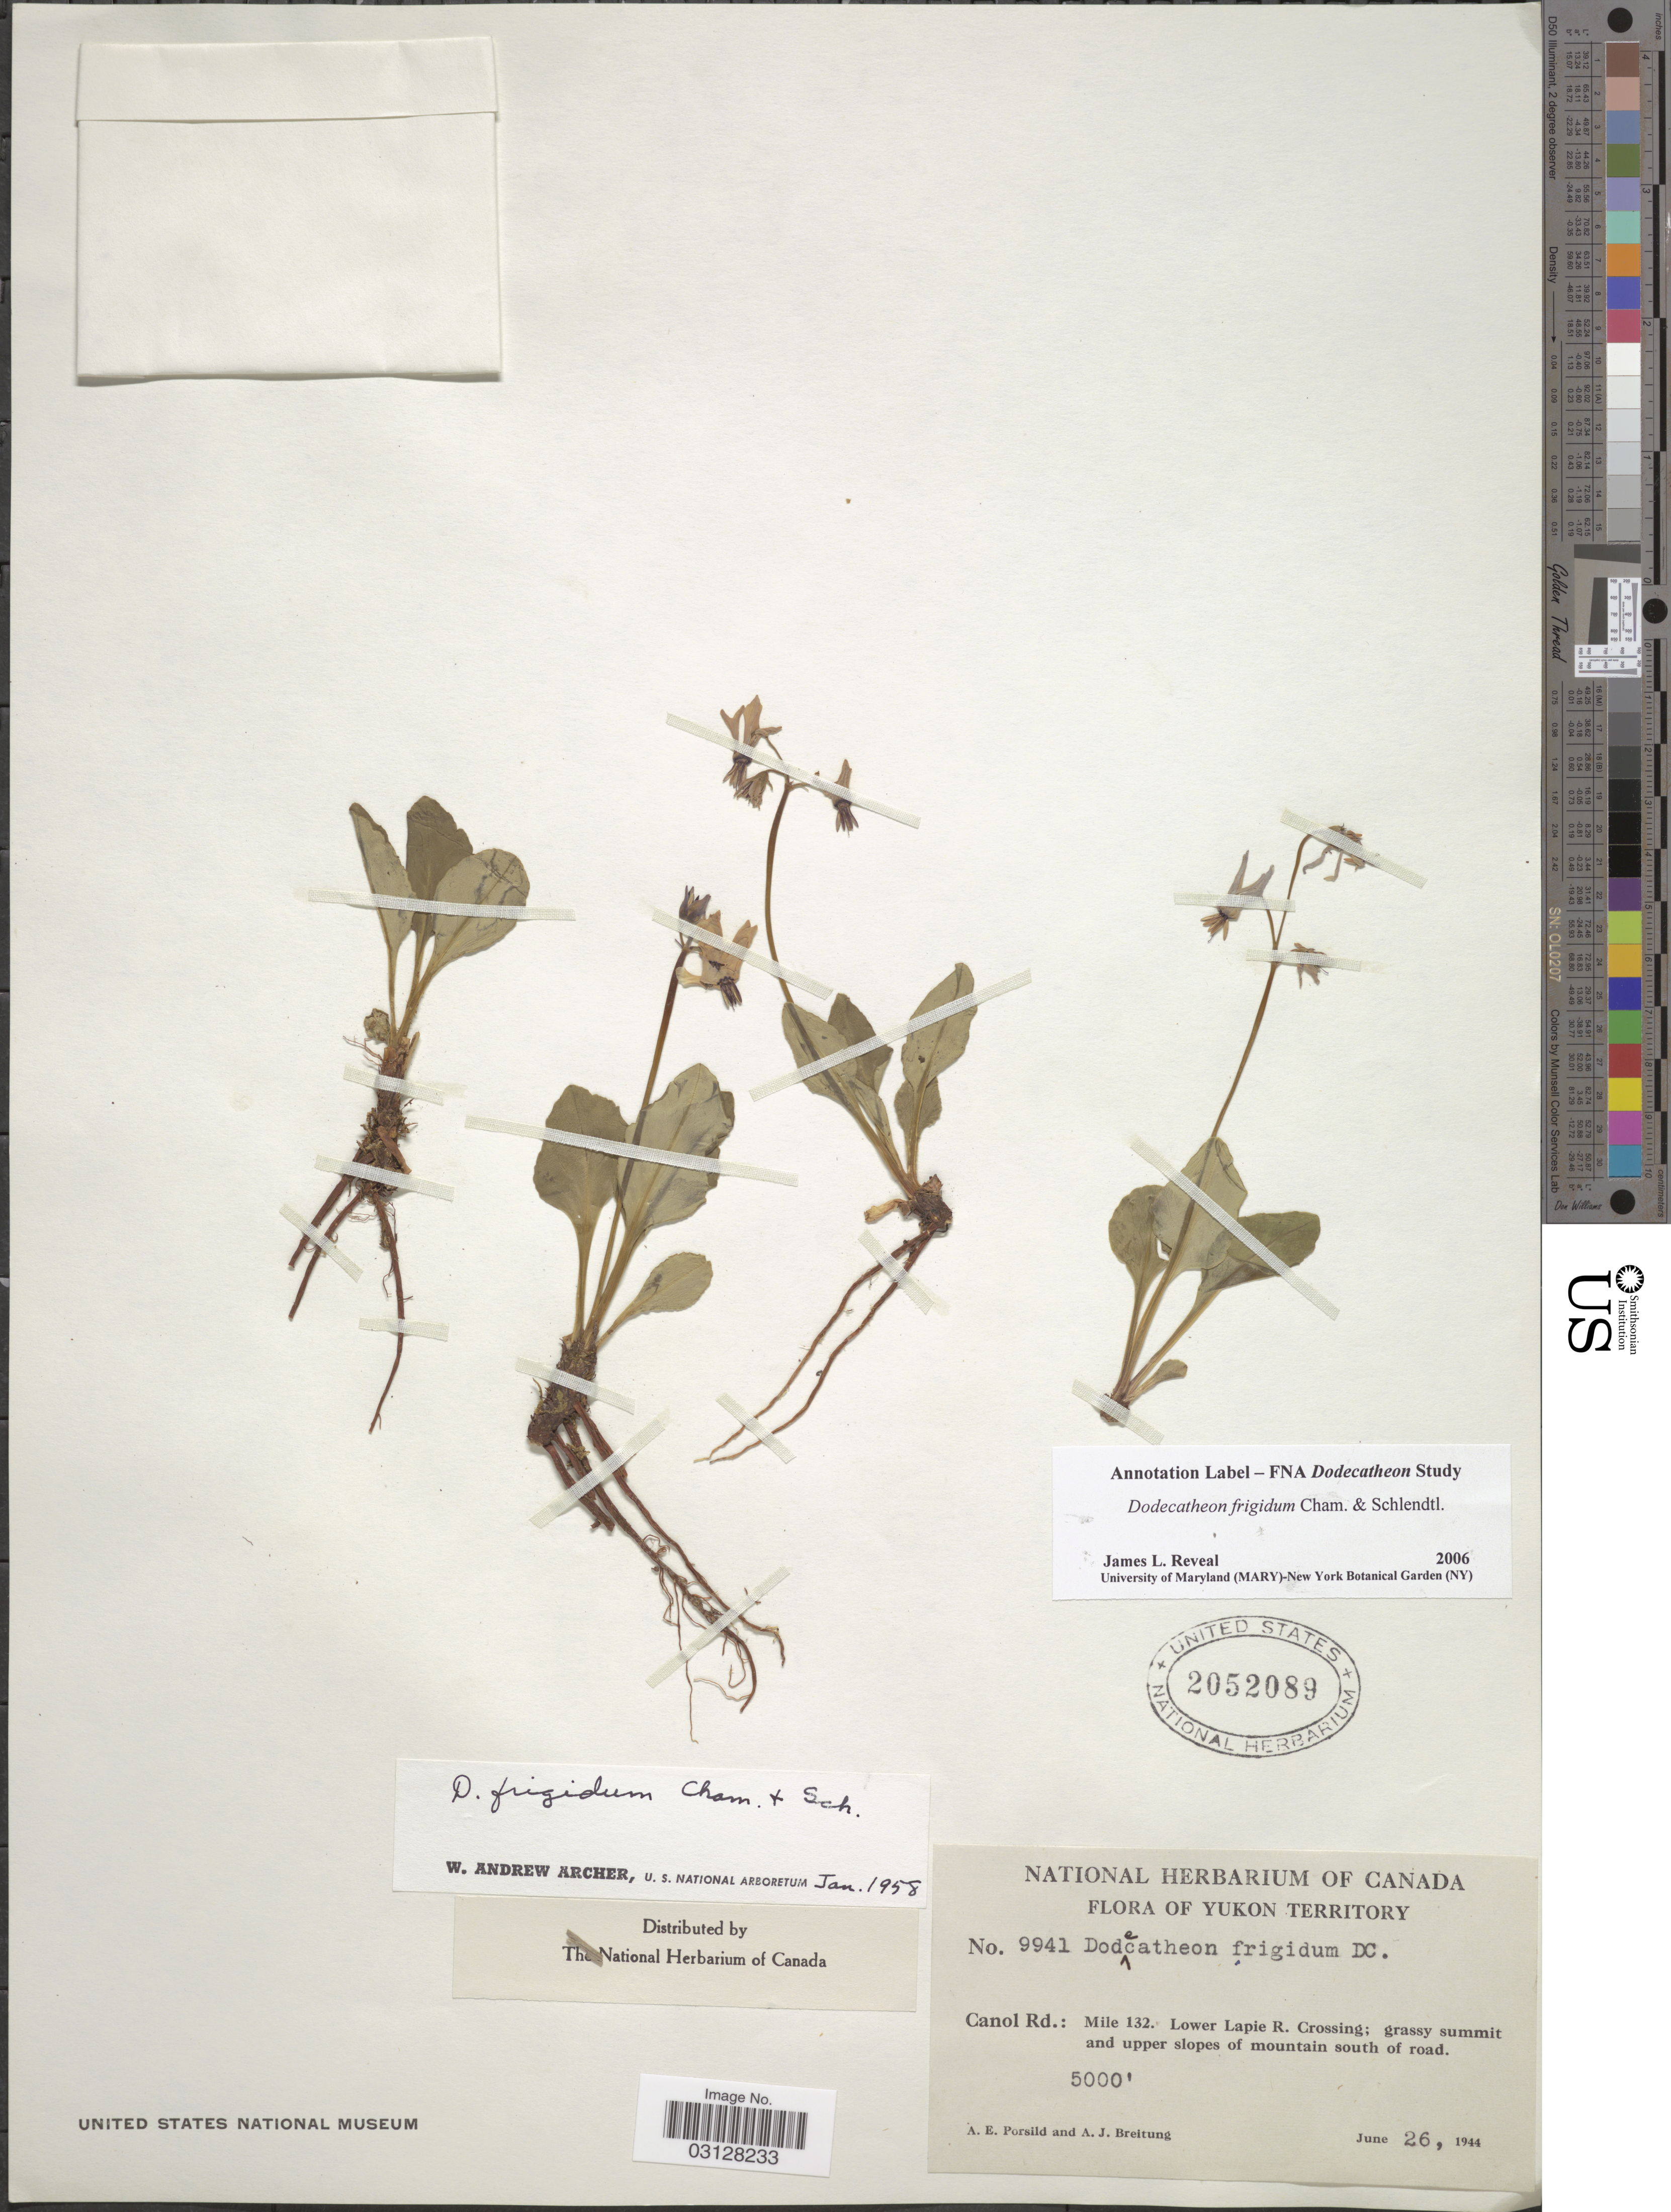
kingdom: Plantae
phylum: Tracheophyta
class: Magnoliopsida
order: Ericales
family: Primulaceae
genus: Dodecatheon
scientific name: Dodecatheon frigidum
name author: Cham. & Schltdl.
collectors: A. E. Porsild & A. Breitung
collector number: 9941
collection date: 1944-06-26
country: Canada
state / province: Yukon Territory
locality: Canol Rd.: Mile 132. Lower Lapie R. Crossing; grassy summit and upper slopes of mountain south of road.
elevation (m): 1524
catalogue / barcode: US 2052089